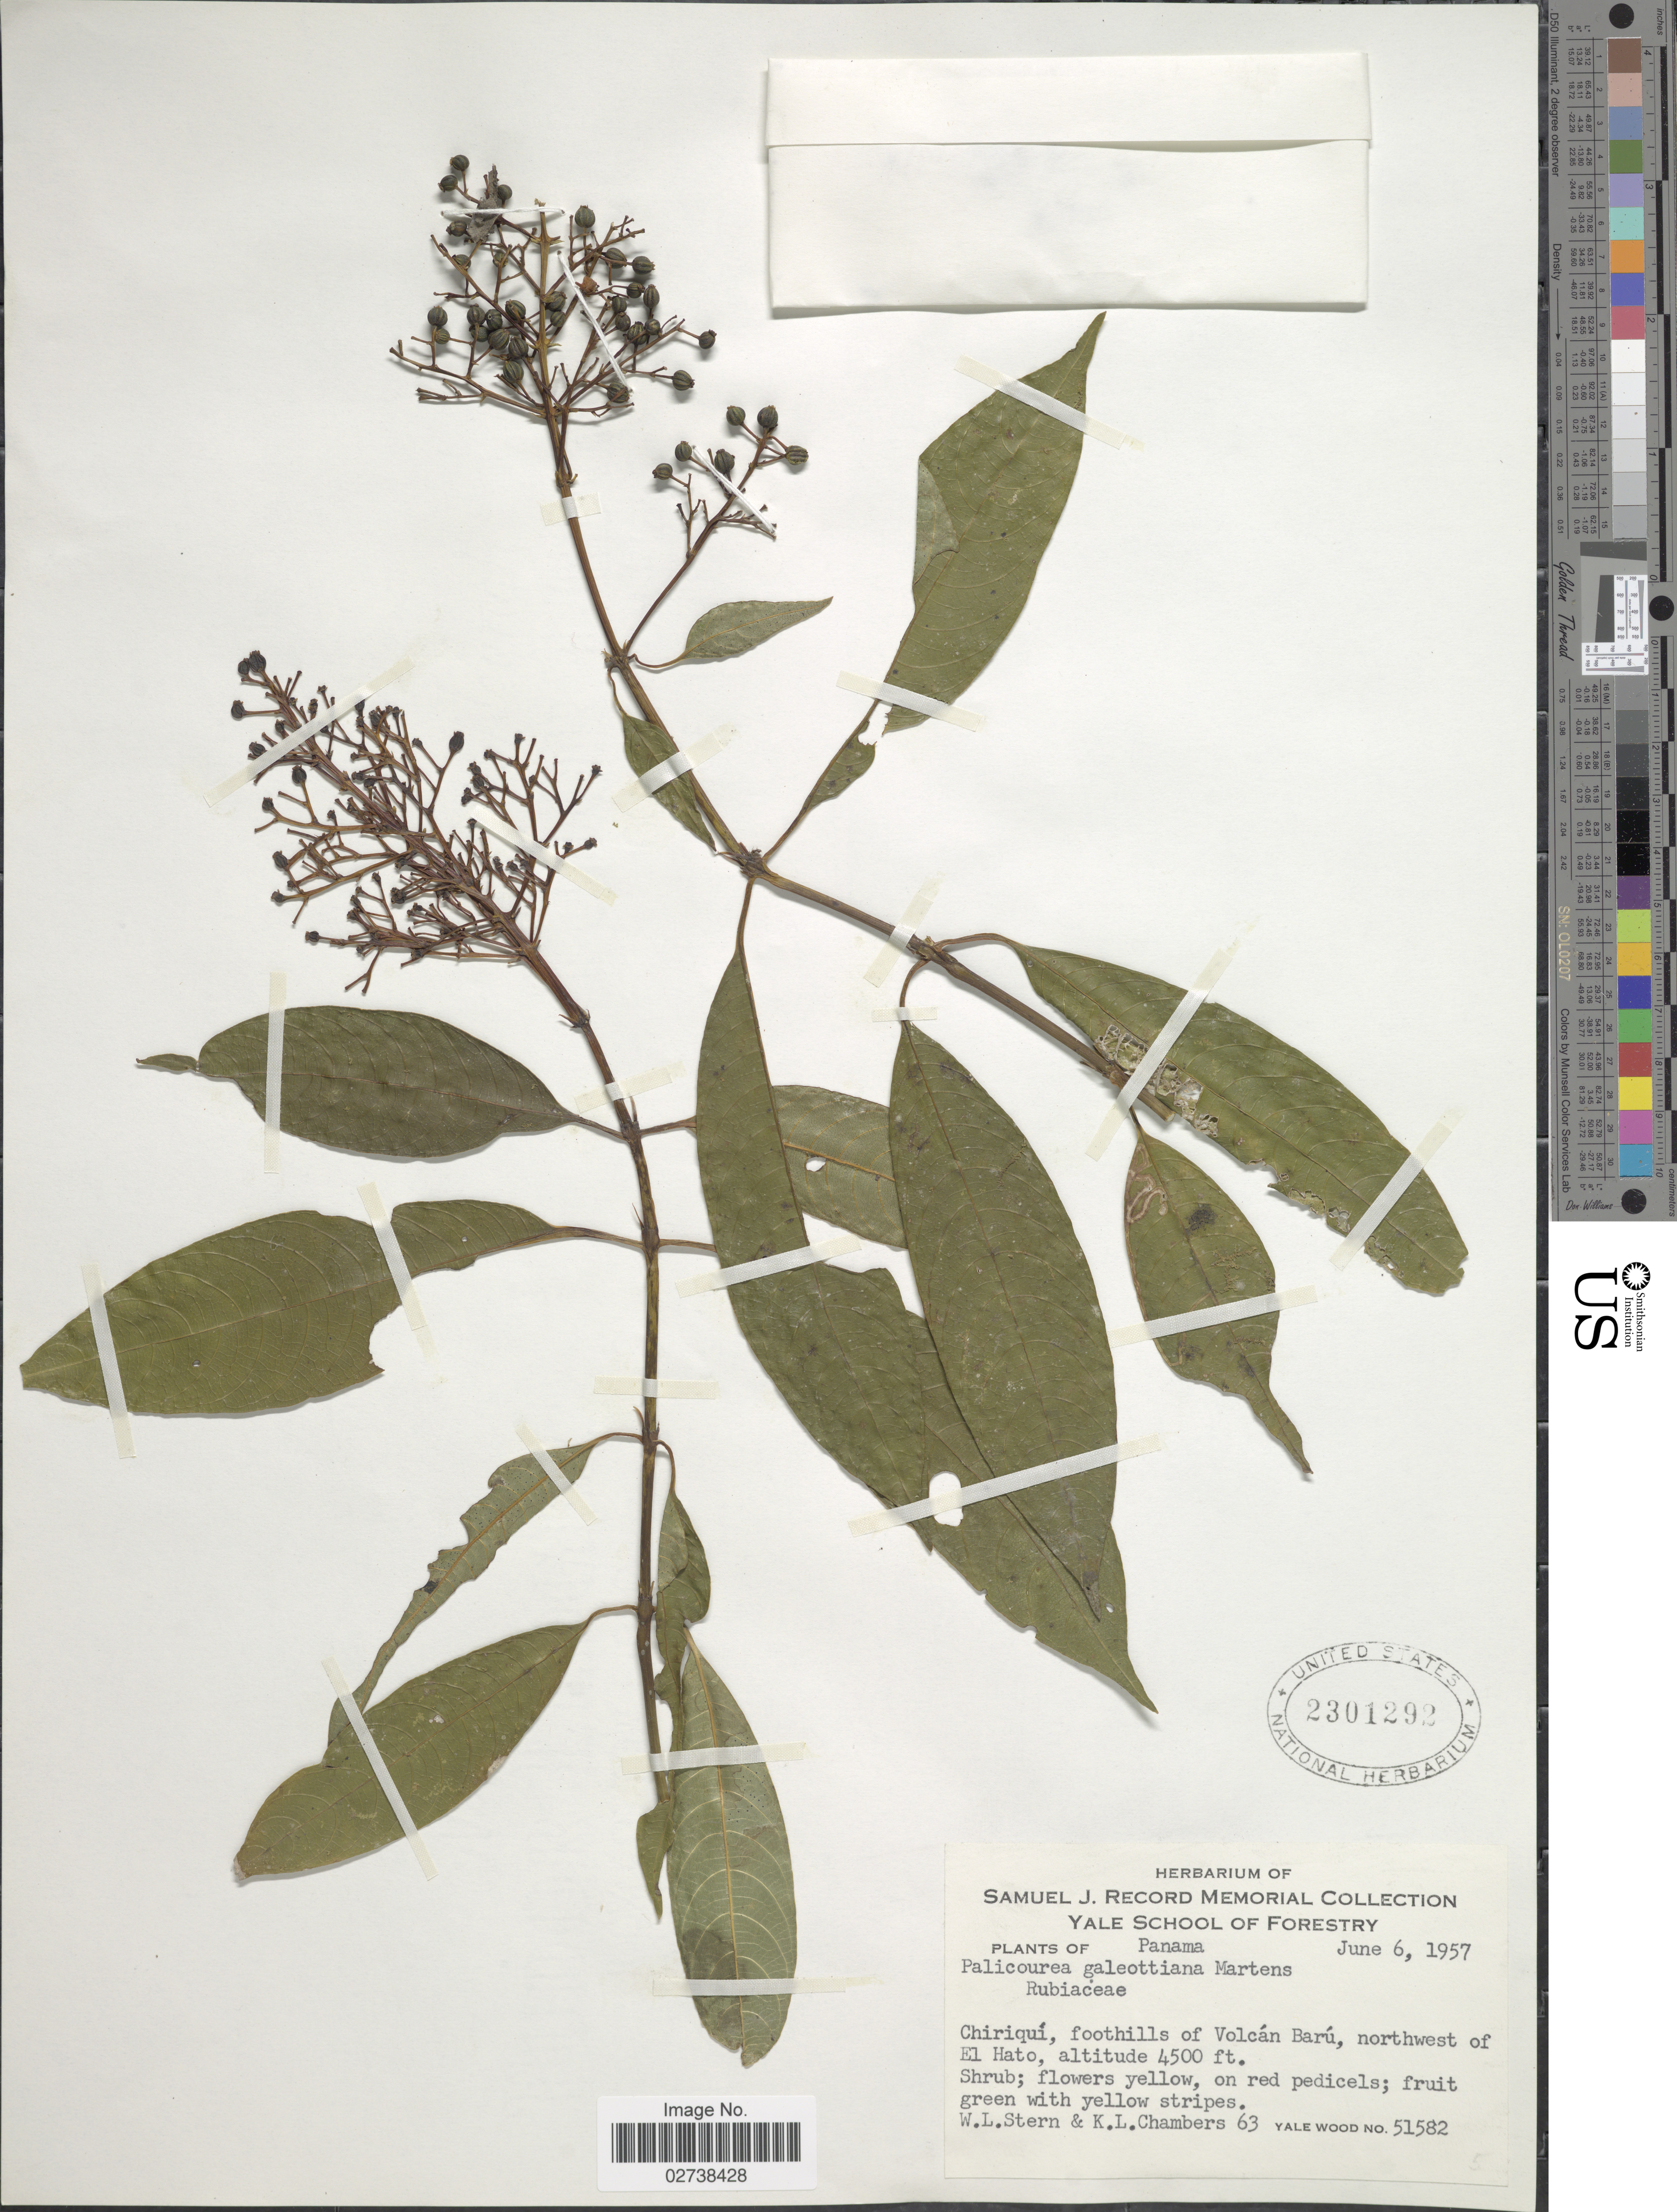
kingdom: Plantae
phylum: Tracheophyta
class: Magnoliopsida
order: Gentianales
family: Rubiaceae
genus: Palicourea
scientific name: Palicourea galeottiana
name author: M. Martens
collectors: W. L. Stern & K. Chambers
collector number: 63/ Yale Wood 51582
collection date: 1957-06-06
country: Panama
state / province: Chiriqui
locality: Foothills of Volcan Baru, northwest of El Hato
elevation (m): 1372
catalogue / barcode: US 2301292